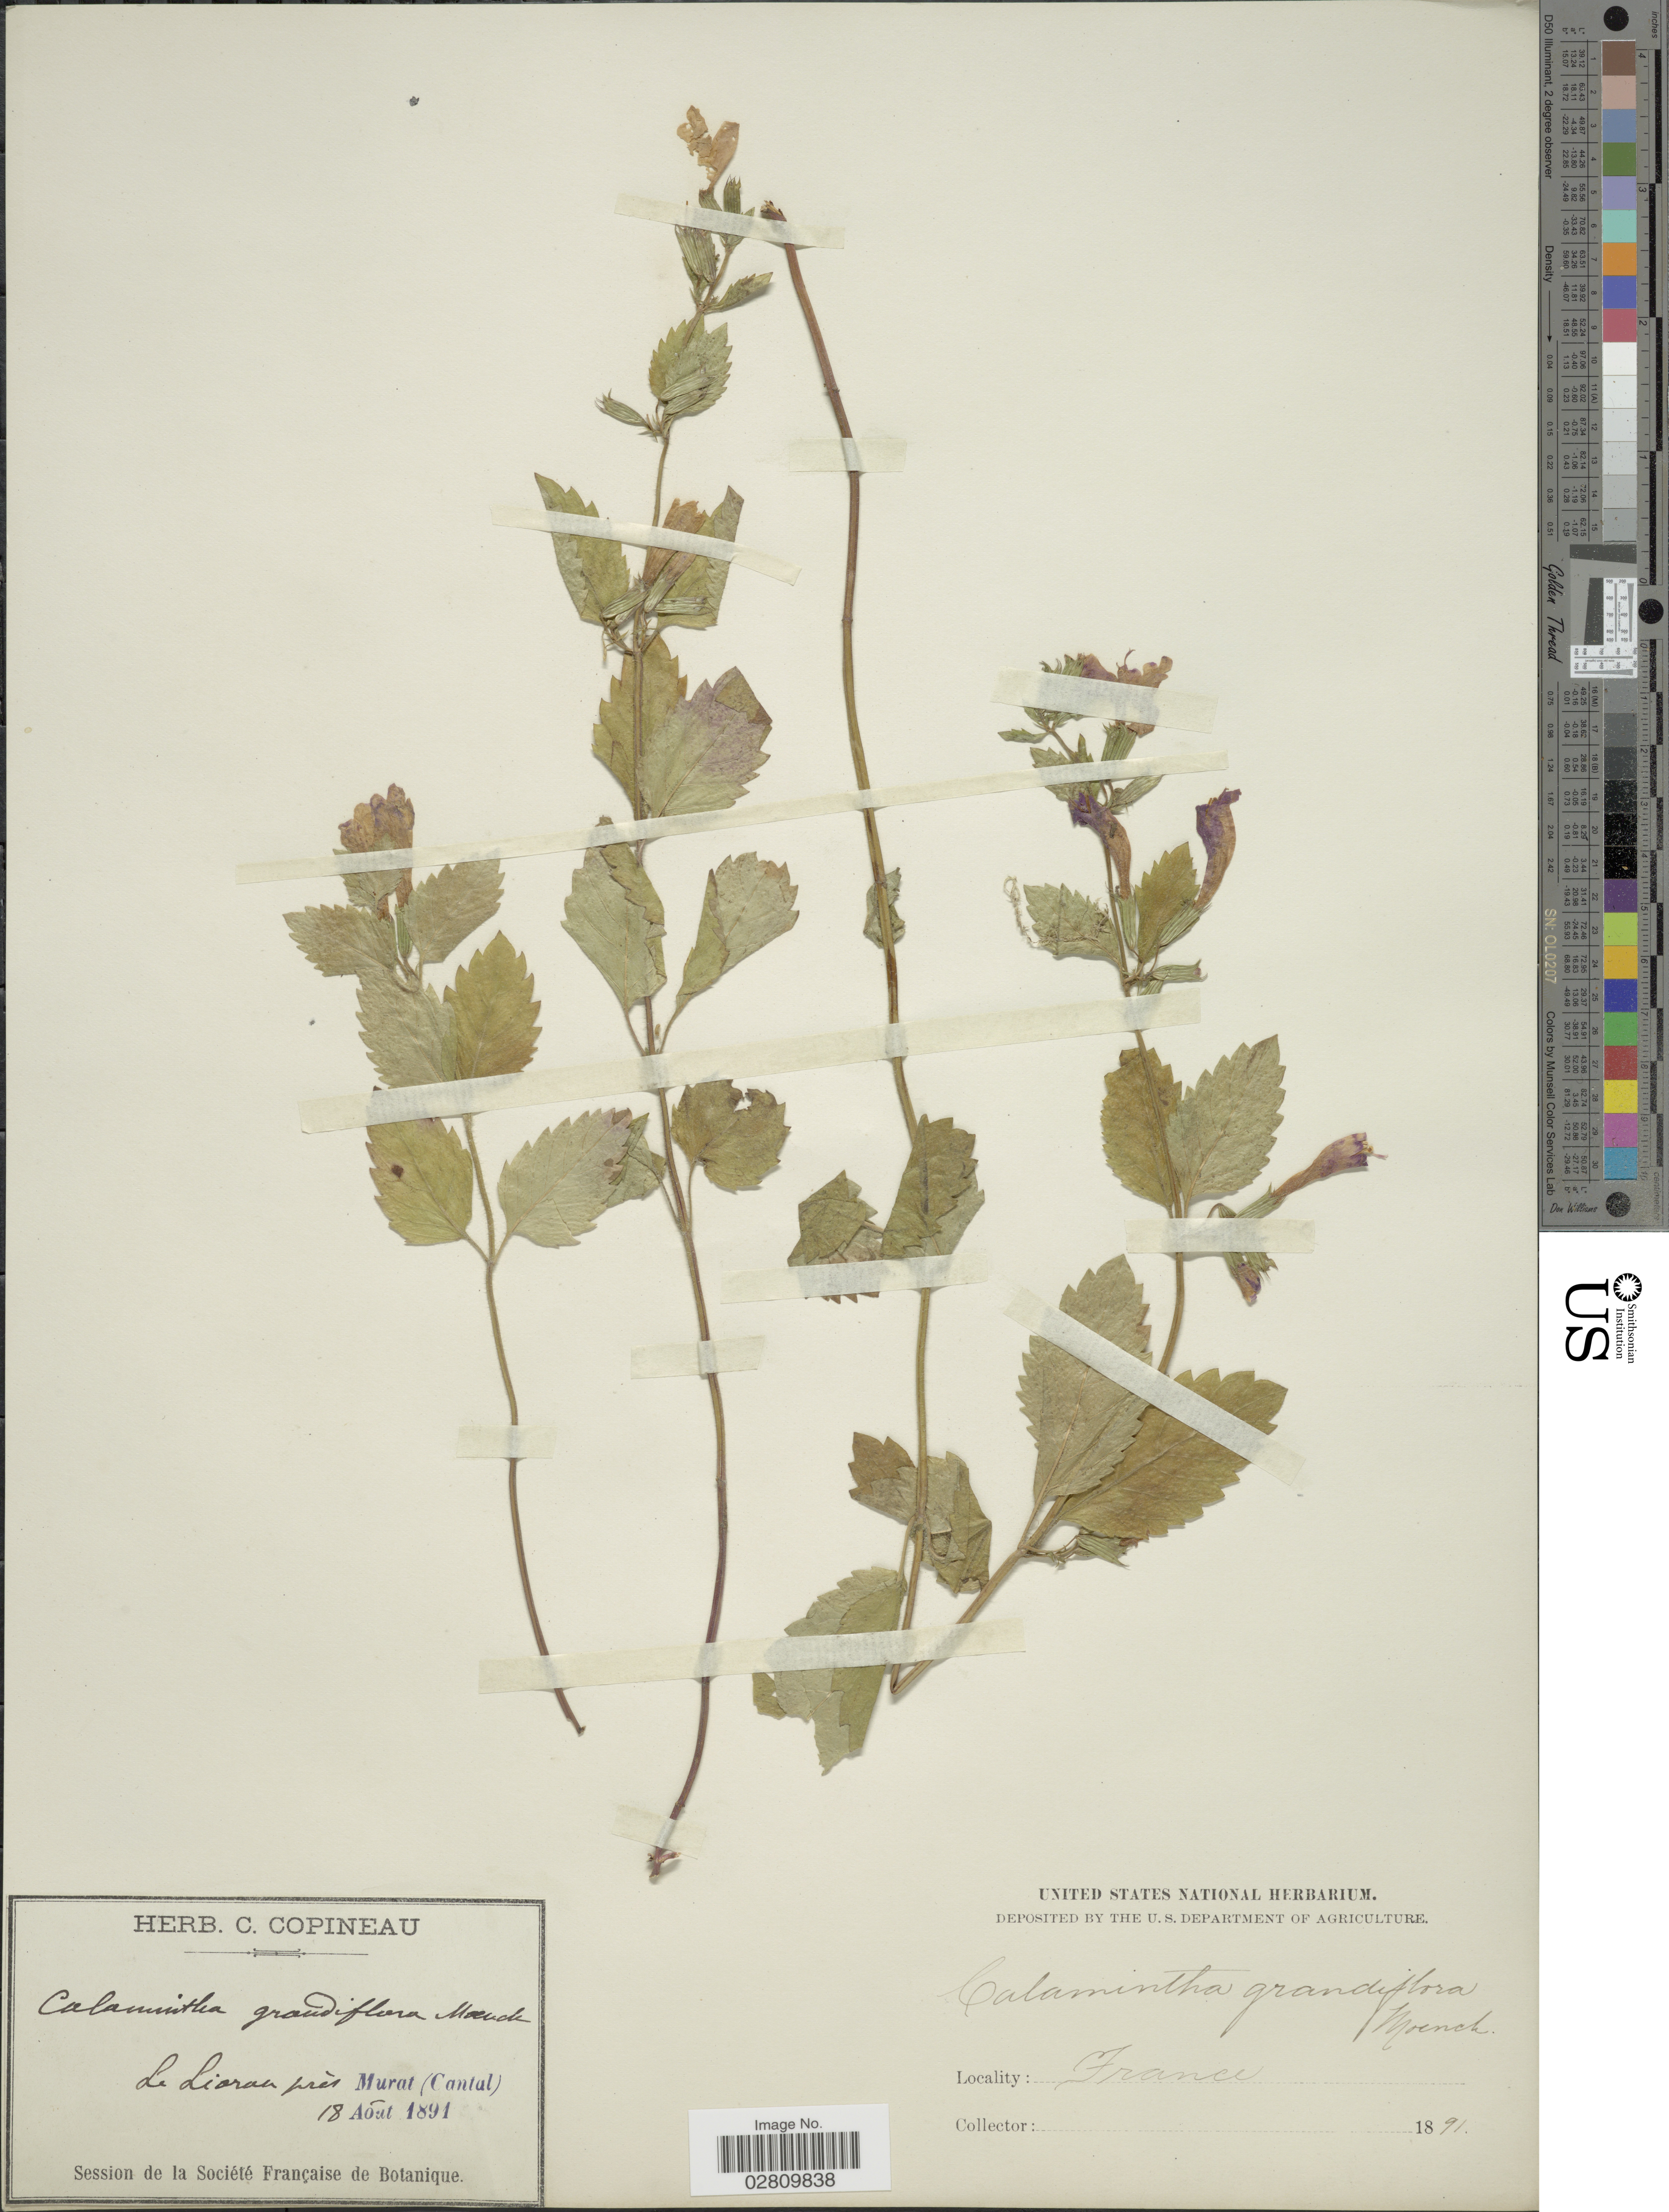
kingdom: Plantae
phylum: Tracheophyta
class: Magnoliopsida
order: Lamiales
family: Lamiaceae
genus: Calamintha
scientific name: Calamintha grandiflora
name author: (L.) Moench.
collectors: ex herb. C. Copineau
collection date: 1891-08-18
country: France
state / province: Auvergne-Rhône-Alpes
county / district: Cantal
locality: Le Lioran près Murat (Cantal).